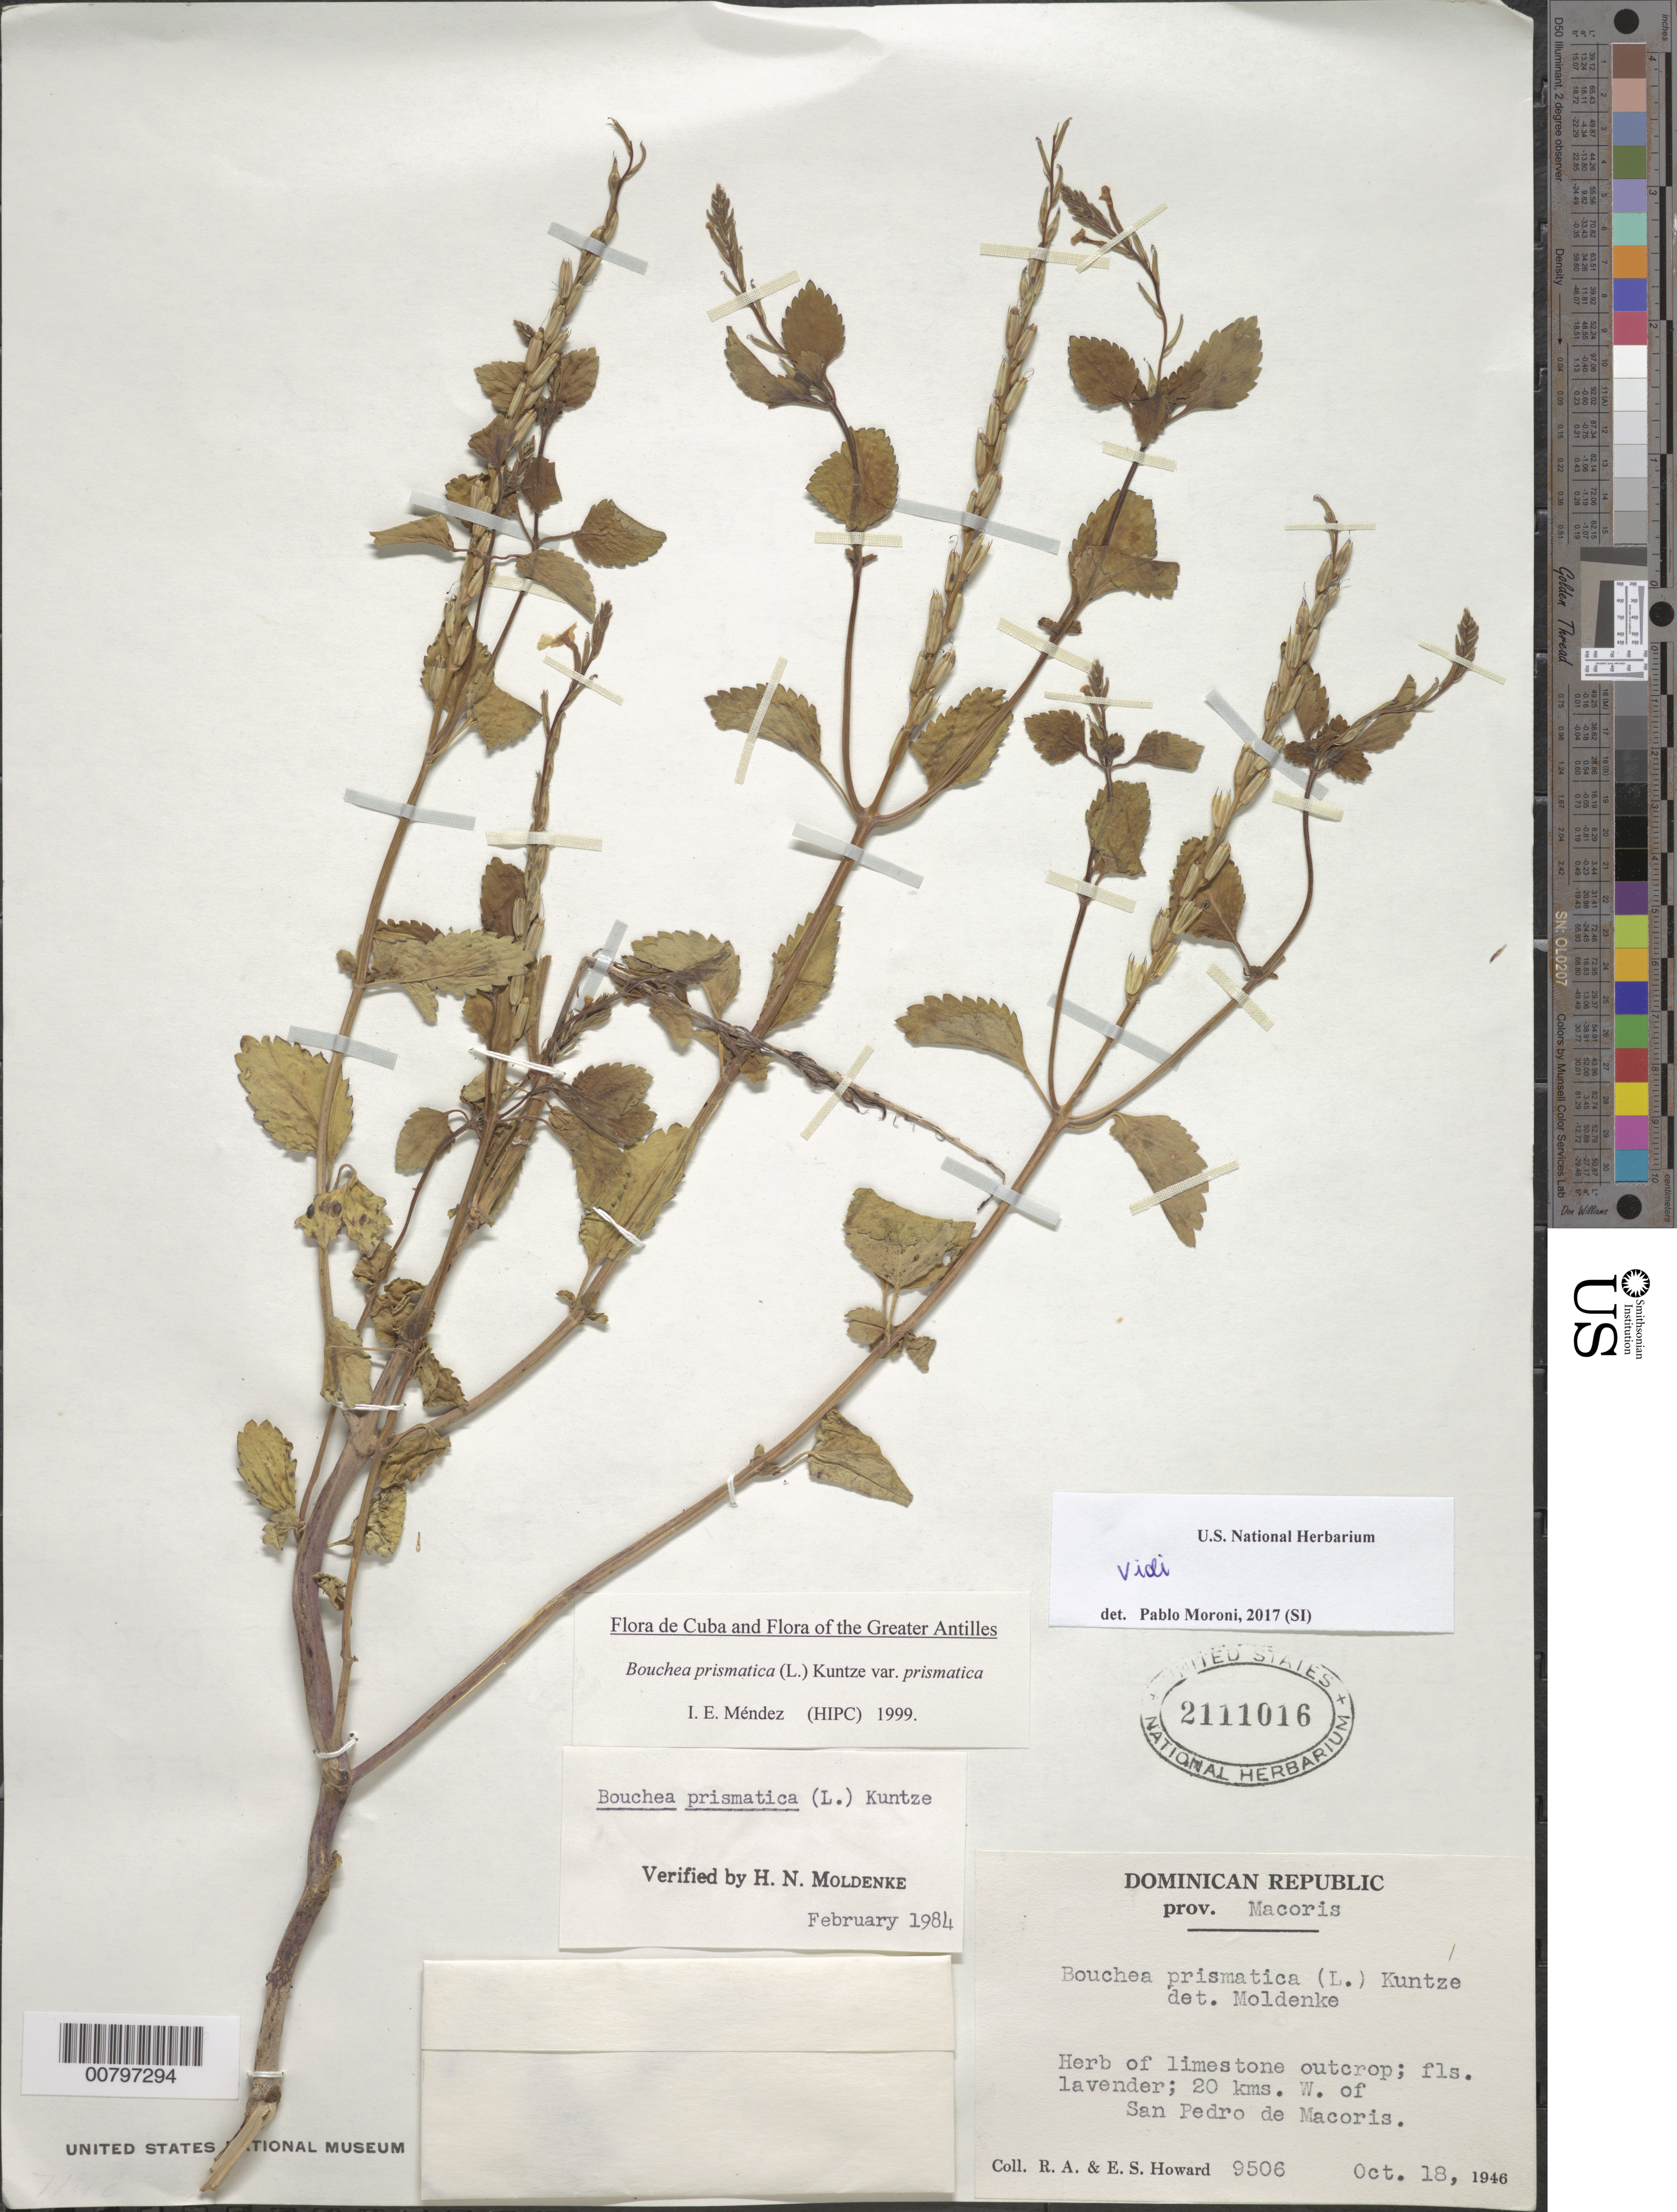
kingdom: Plantae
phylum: Tracheophyta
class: Magnoliopsida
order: Lamiales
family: Verbenaceae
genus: Bouchea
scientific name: Bouchea prismatica var. prismatica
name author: (L.) Kuntze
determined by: Méndez, Isidro E., (HIPC)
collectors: R. A. Howard & E. S. Howard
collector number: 9506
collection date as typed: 18 Oct 1946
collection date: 1946-10-18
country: Dominican Republic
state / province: San Pedro de Macoris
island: Hispaniola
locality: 20 kms W of San Pedro de Macoris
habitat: Limestone outcrop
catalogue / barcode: US 2111016